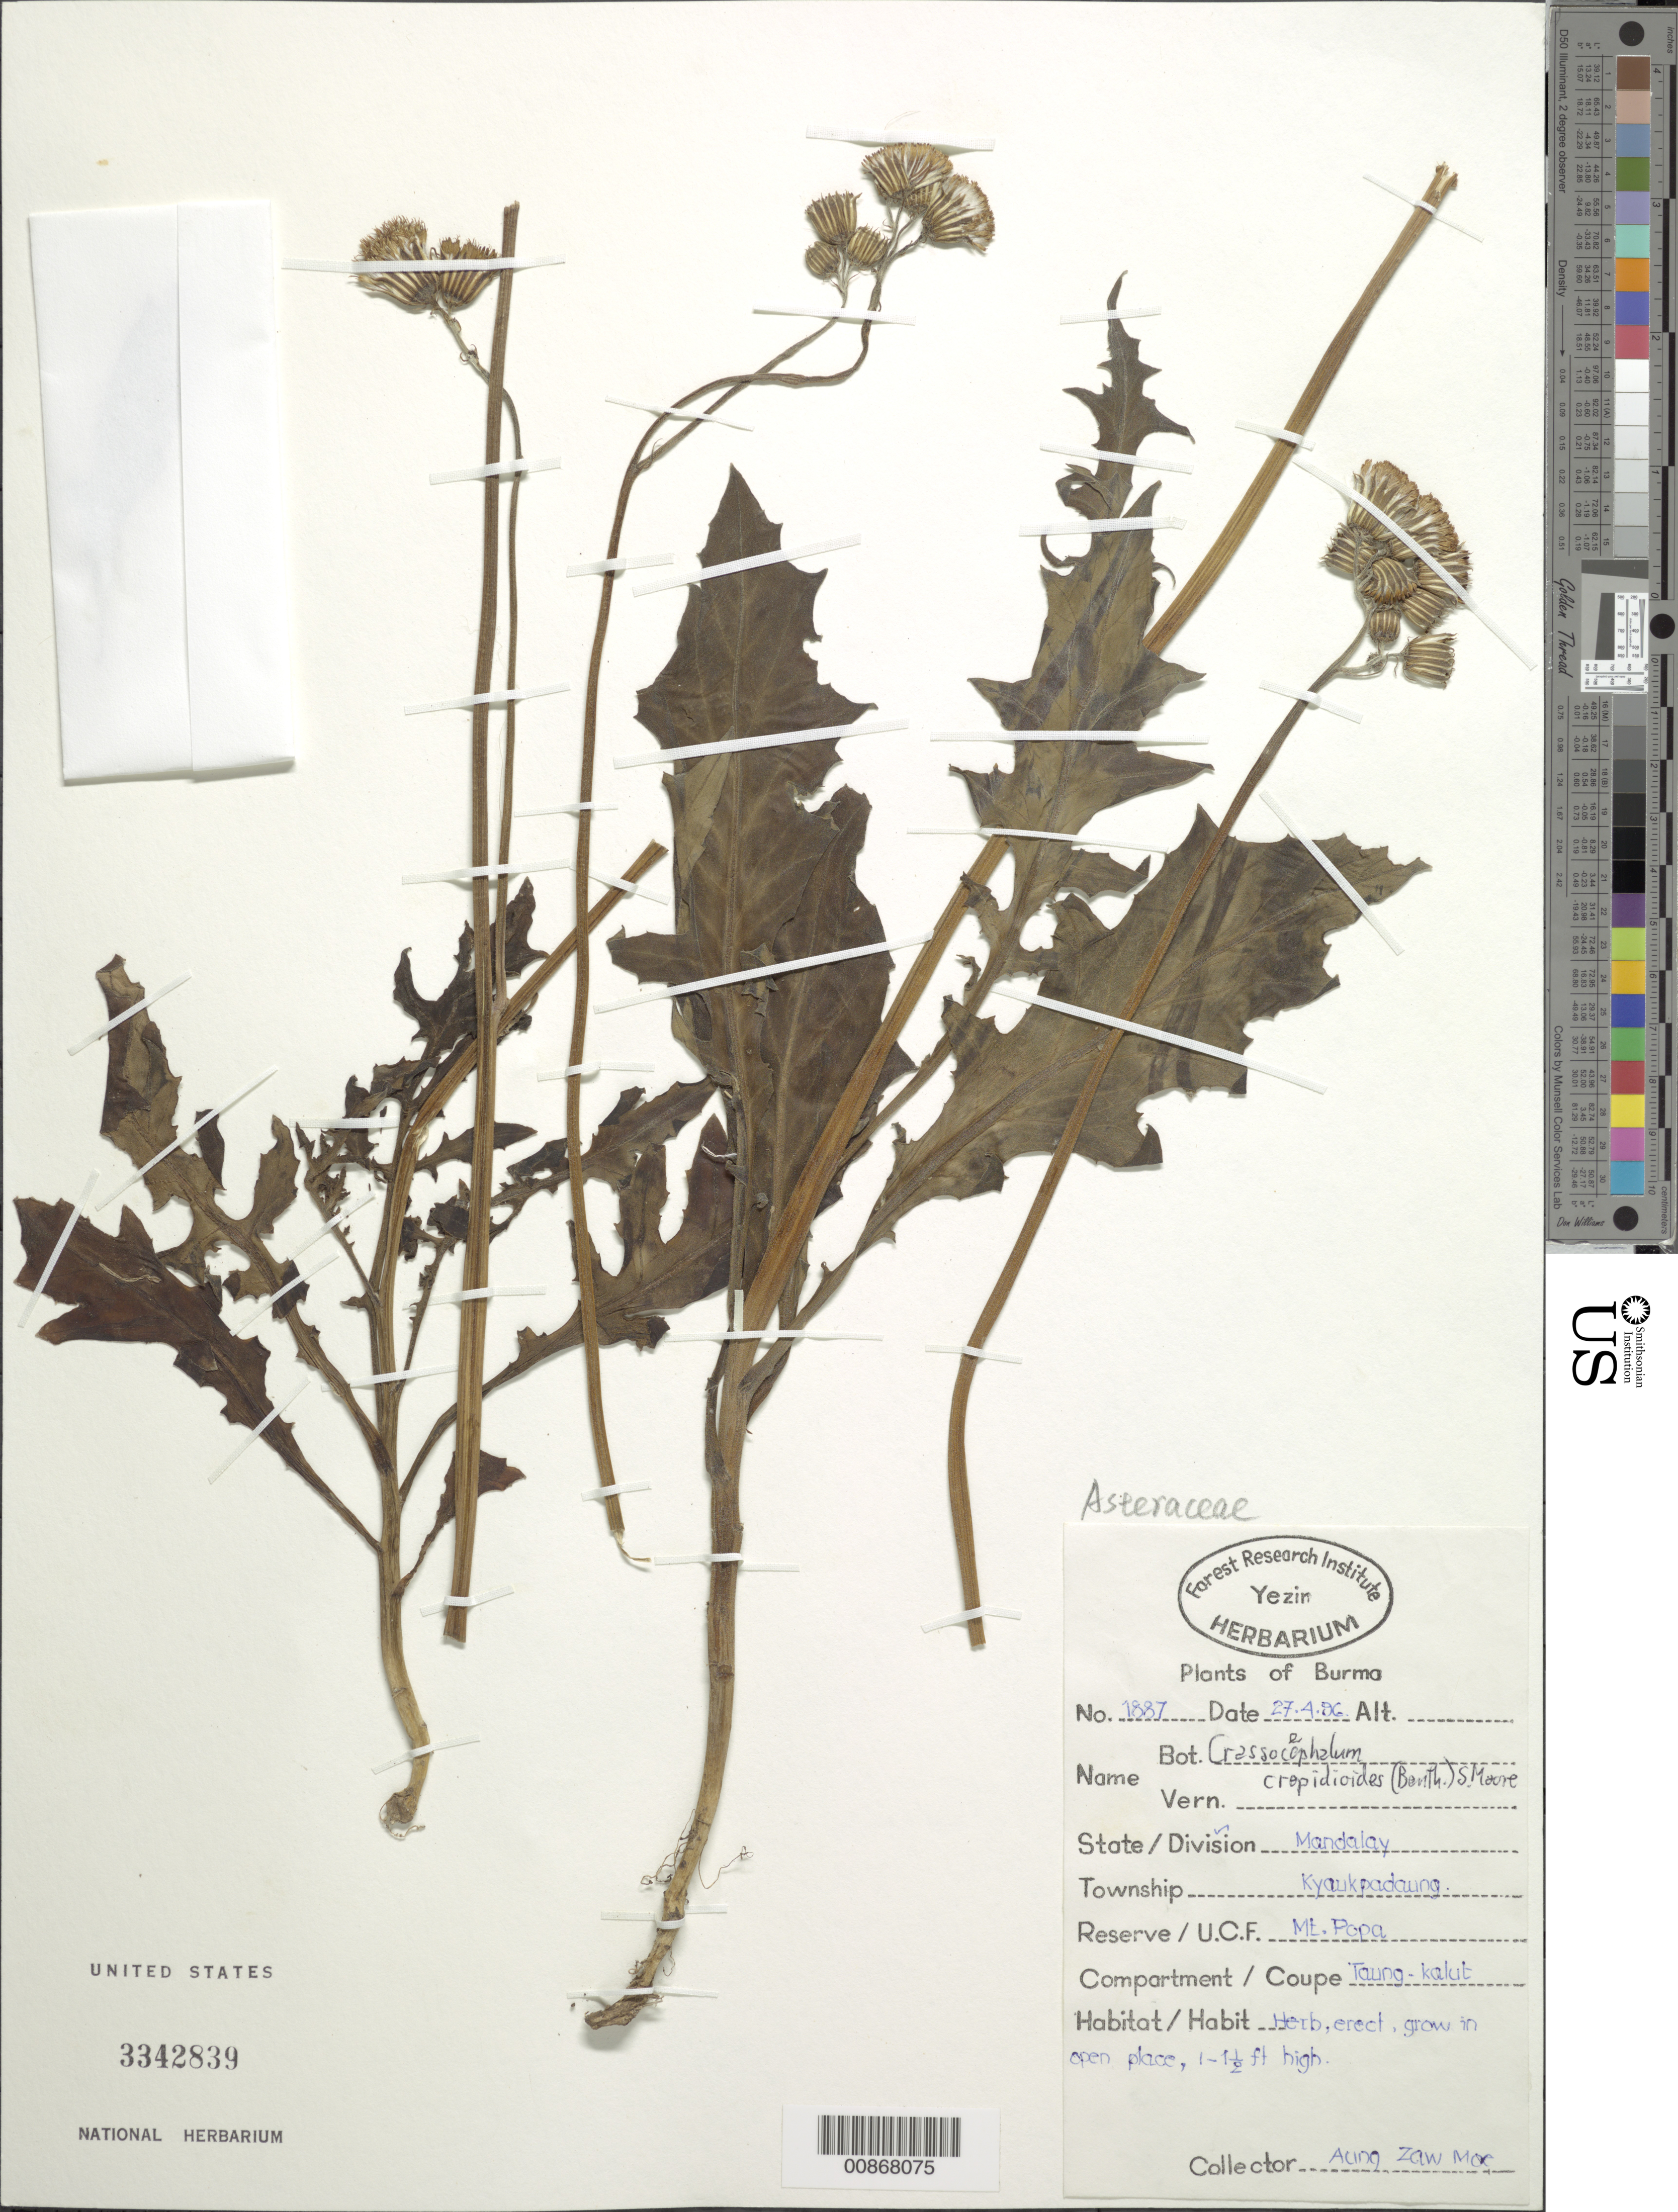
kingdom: Plantae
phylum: Tracheophyta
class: Magnoliopsida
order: Asterales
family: Asteraceae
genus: Crassocephalum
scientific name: Crassocephalum crepidioides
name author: (Benth.) S. Moore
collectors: Aung Zaw Moe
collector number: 1887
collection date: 1996-04-27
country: Myanmar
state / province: Mandalay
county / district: Kyaukpadaung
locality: Mt. Popa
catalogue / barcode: US 3342839